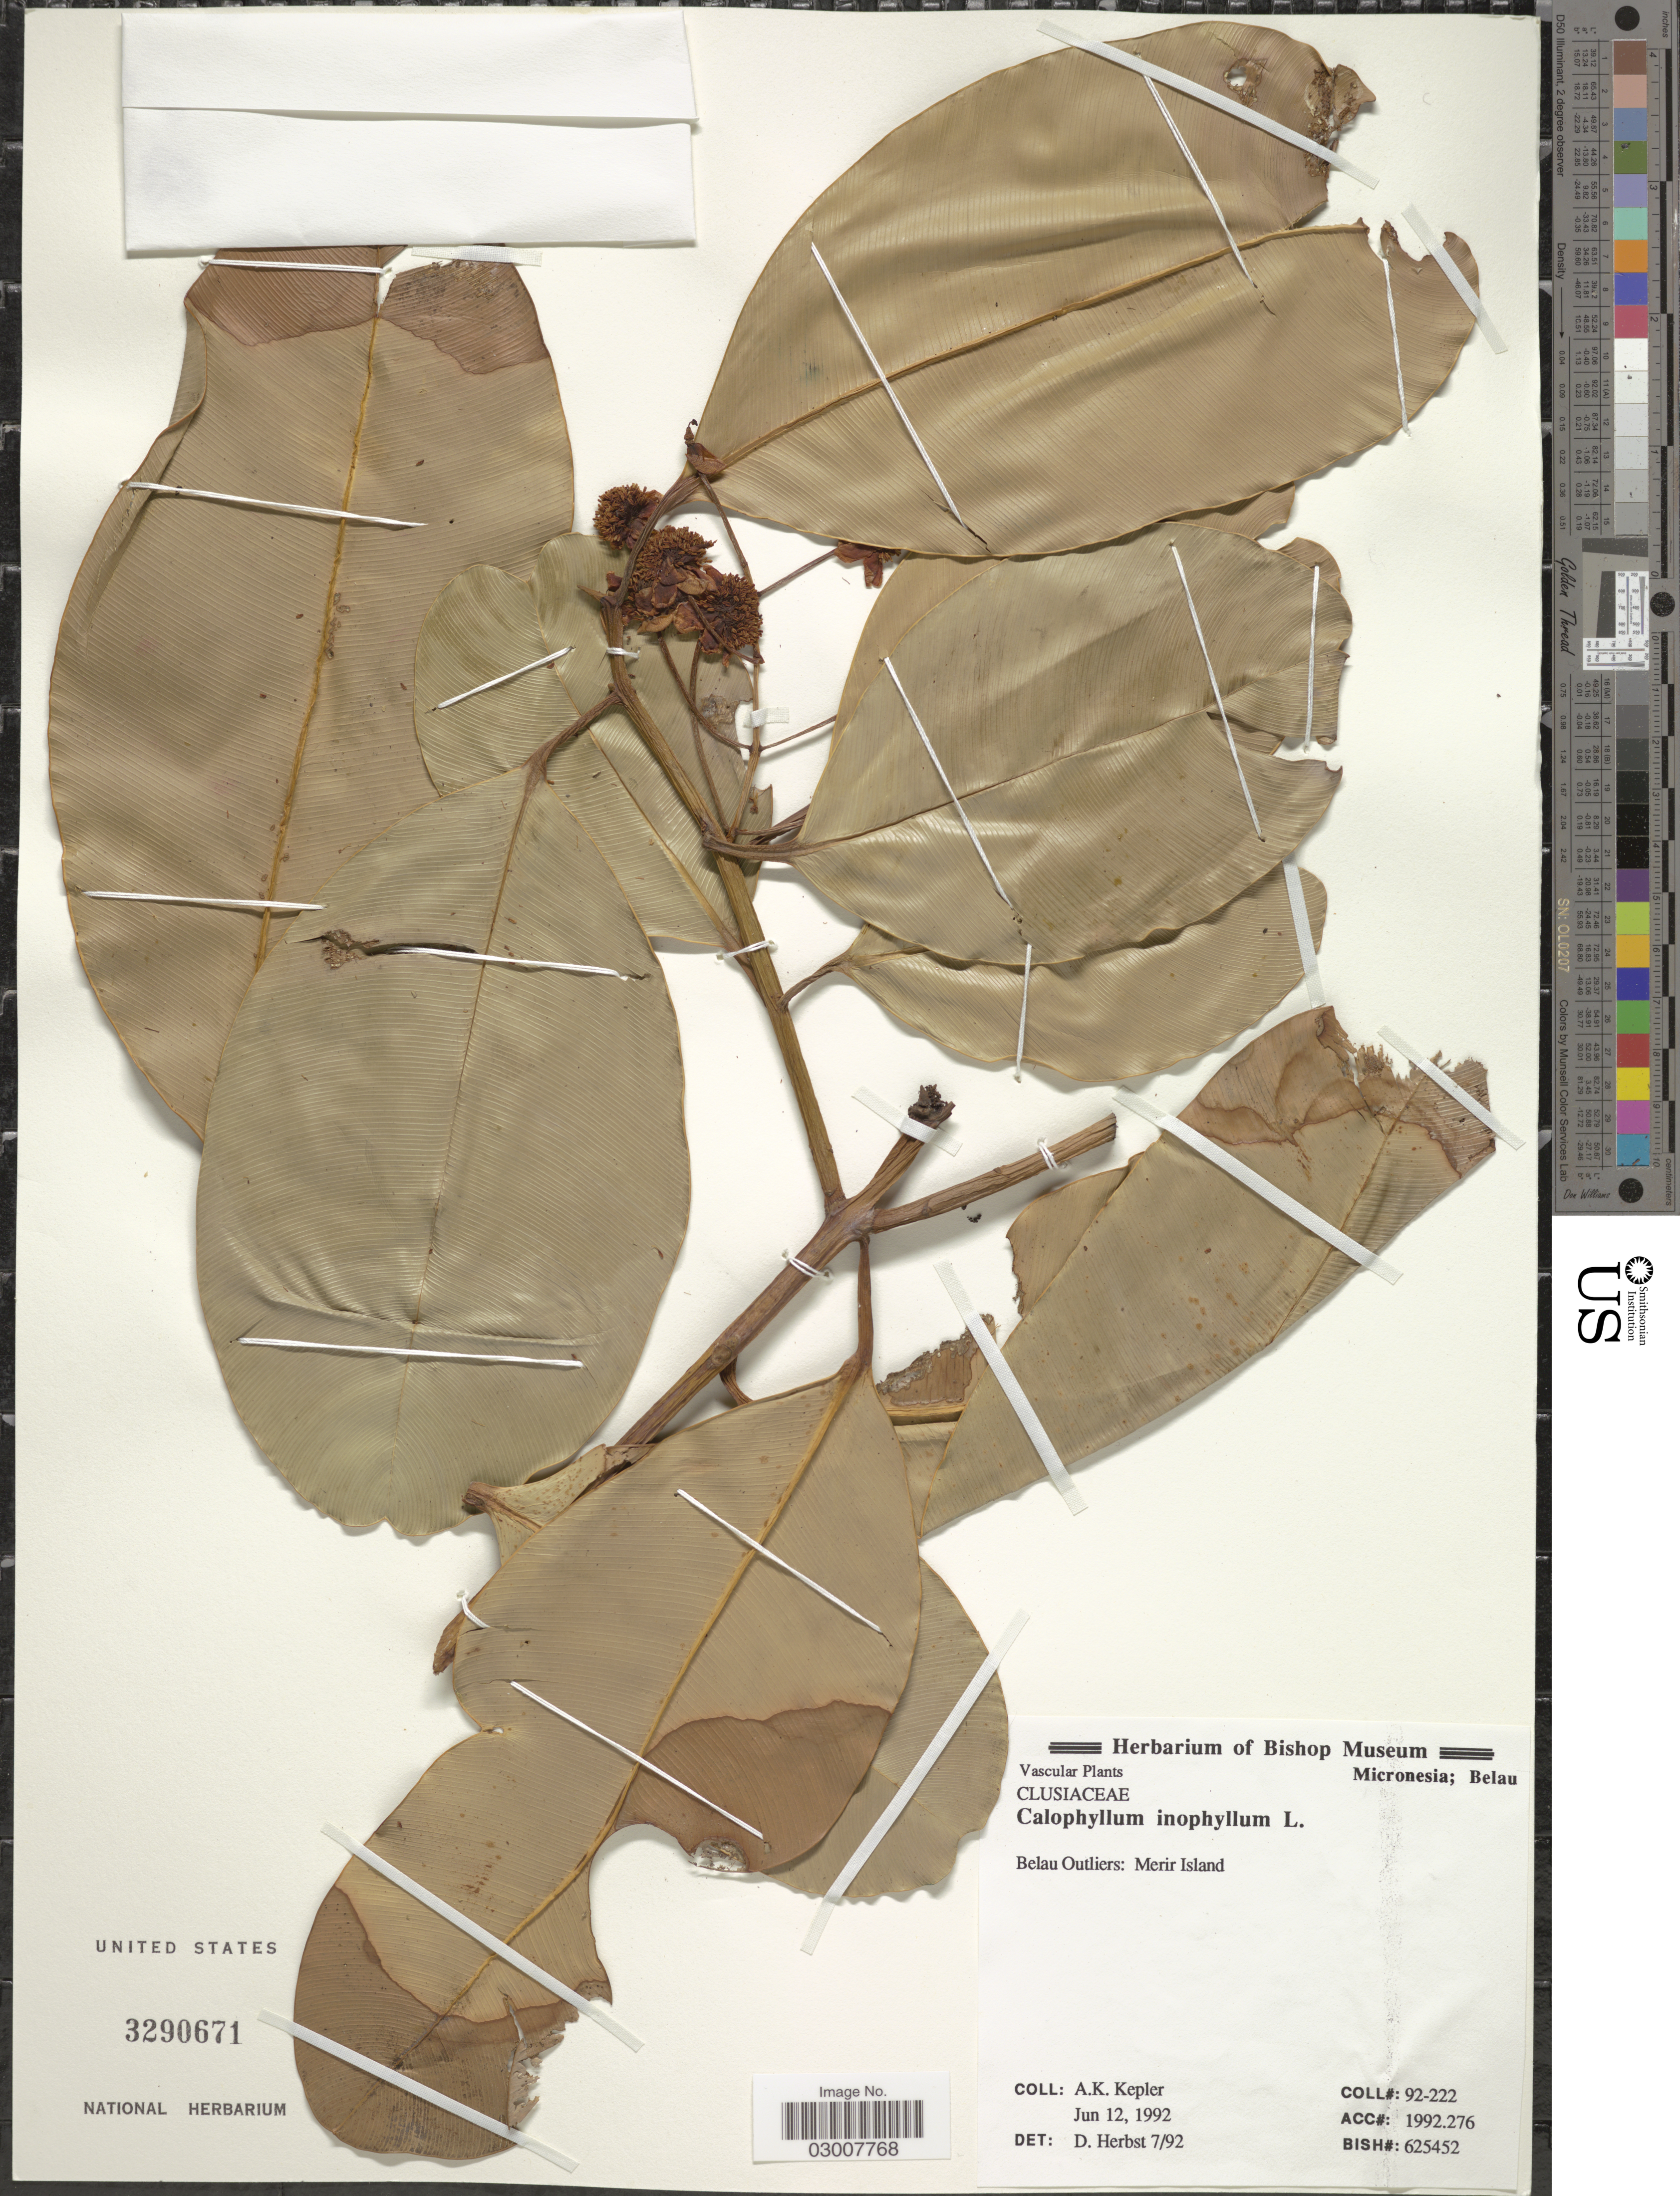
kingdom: Plantae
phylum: Tracheophyta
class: Magnoliopsida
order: Malpighiales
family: Calophyllaceae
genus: Calophyllum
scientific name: Calophyllum inophyllum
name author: L.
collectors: A. K. Kepler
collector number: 92-222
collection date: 1992-06-12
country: Palau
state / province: Belau Outliers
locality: Merir Island.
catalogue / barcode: US 3290671